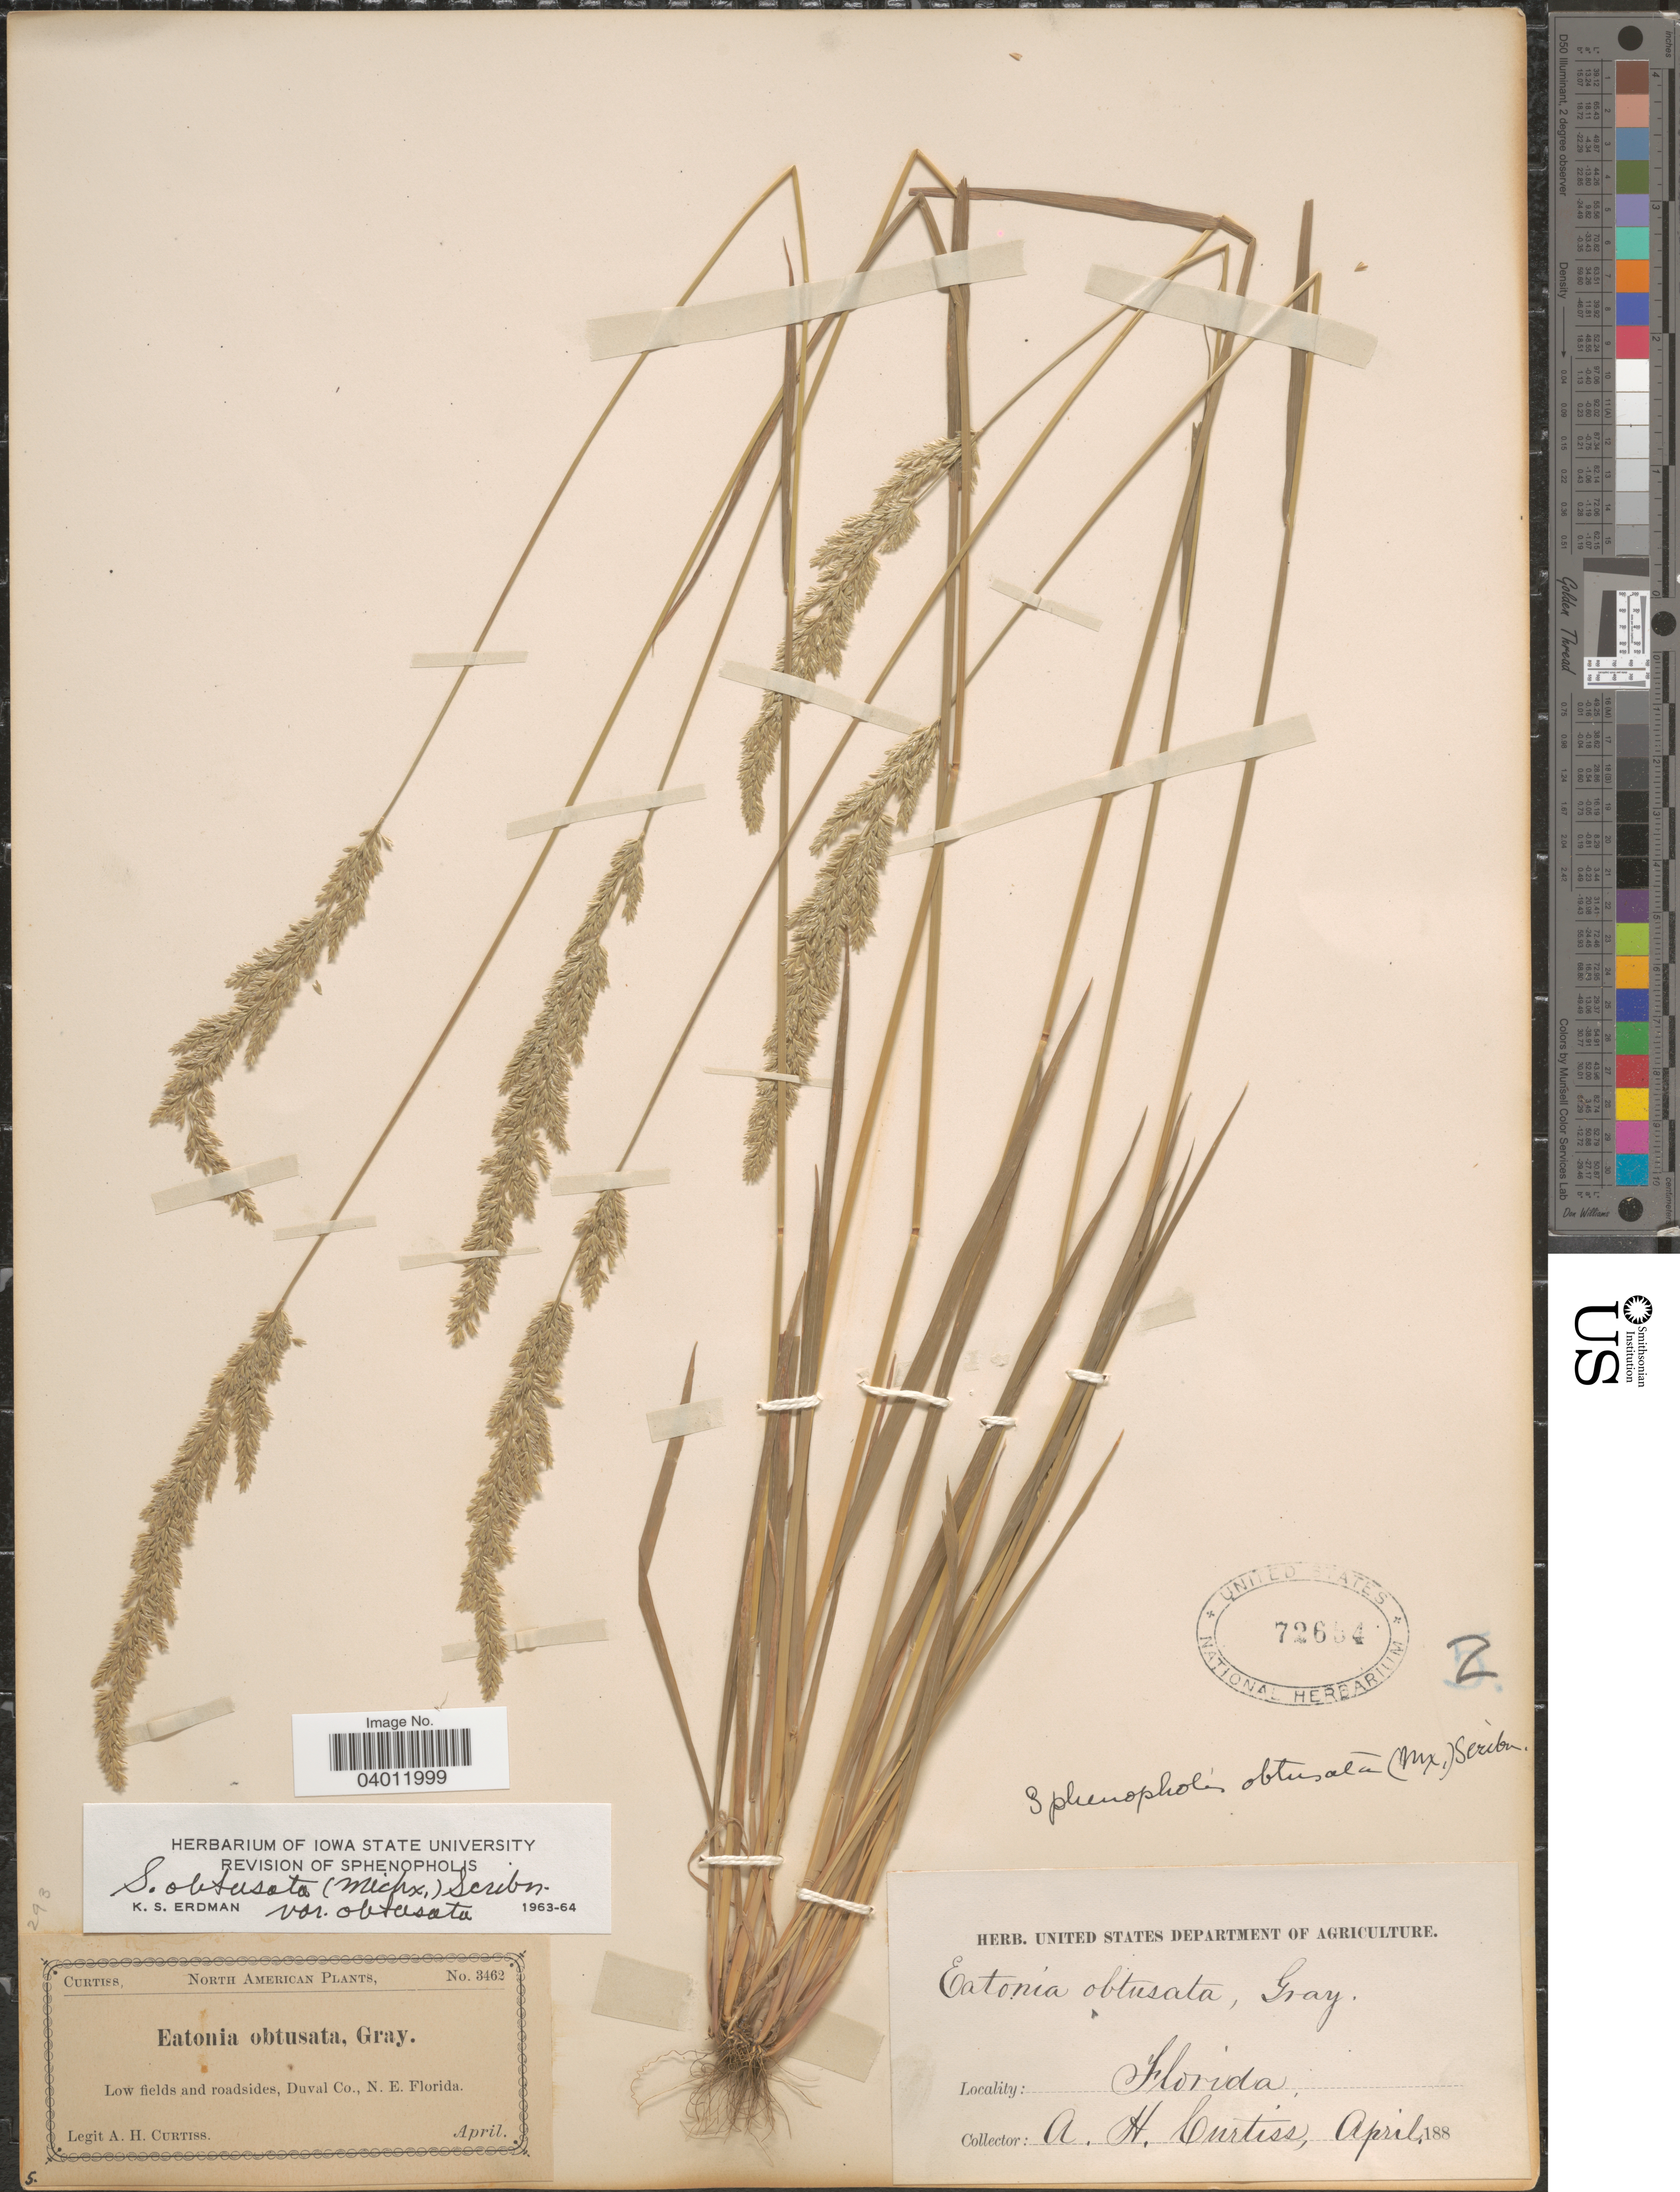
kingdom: Plantae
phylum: Tracheophyta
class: Liliopsida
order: Poales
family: Poaceae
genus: Sphenopholis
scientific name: Sphenopholis obtusata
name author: (Michx.) Scribn.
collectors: A. H. Curtiss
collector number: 3462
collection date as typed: April 188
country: United States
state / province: Florida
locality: Duval Co., N. E. Florida.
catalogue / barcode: US 72654